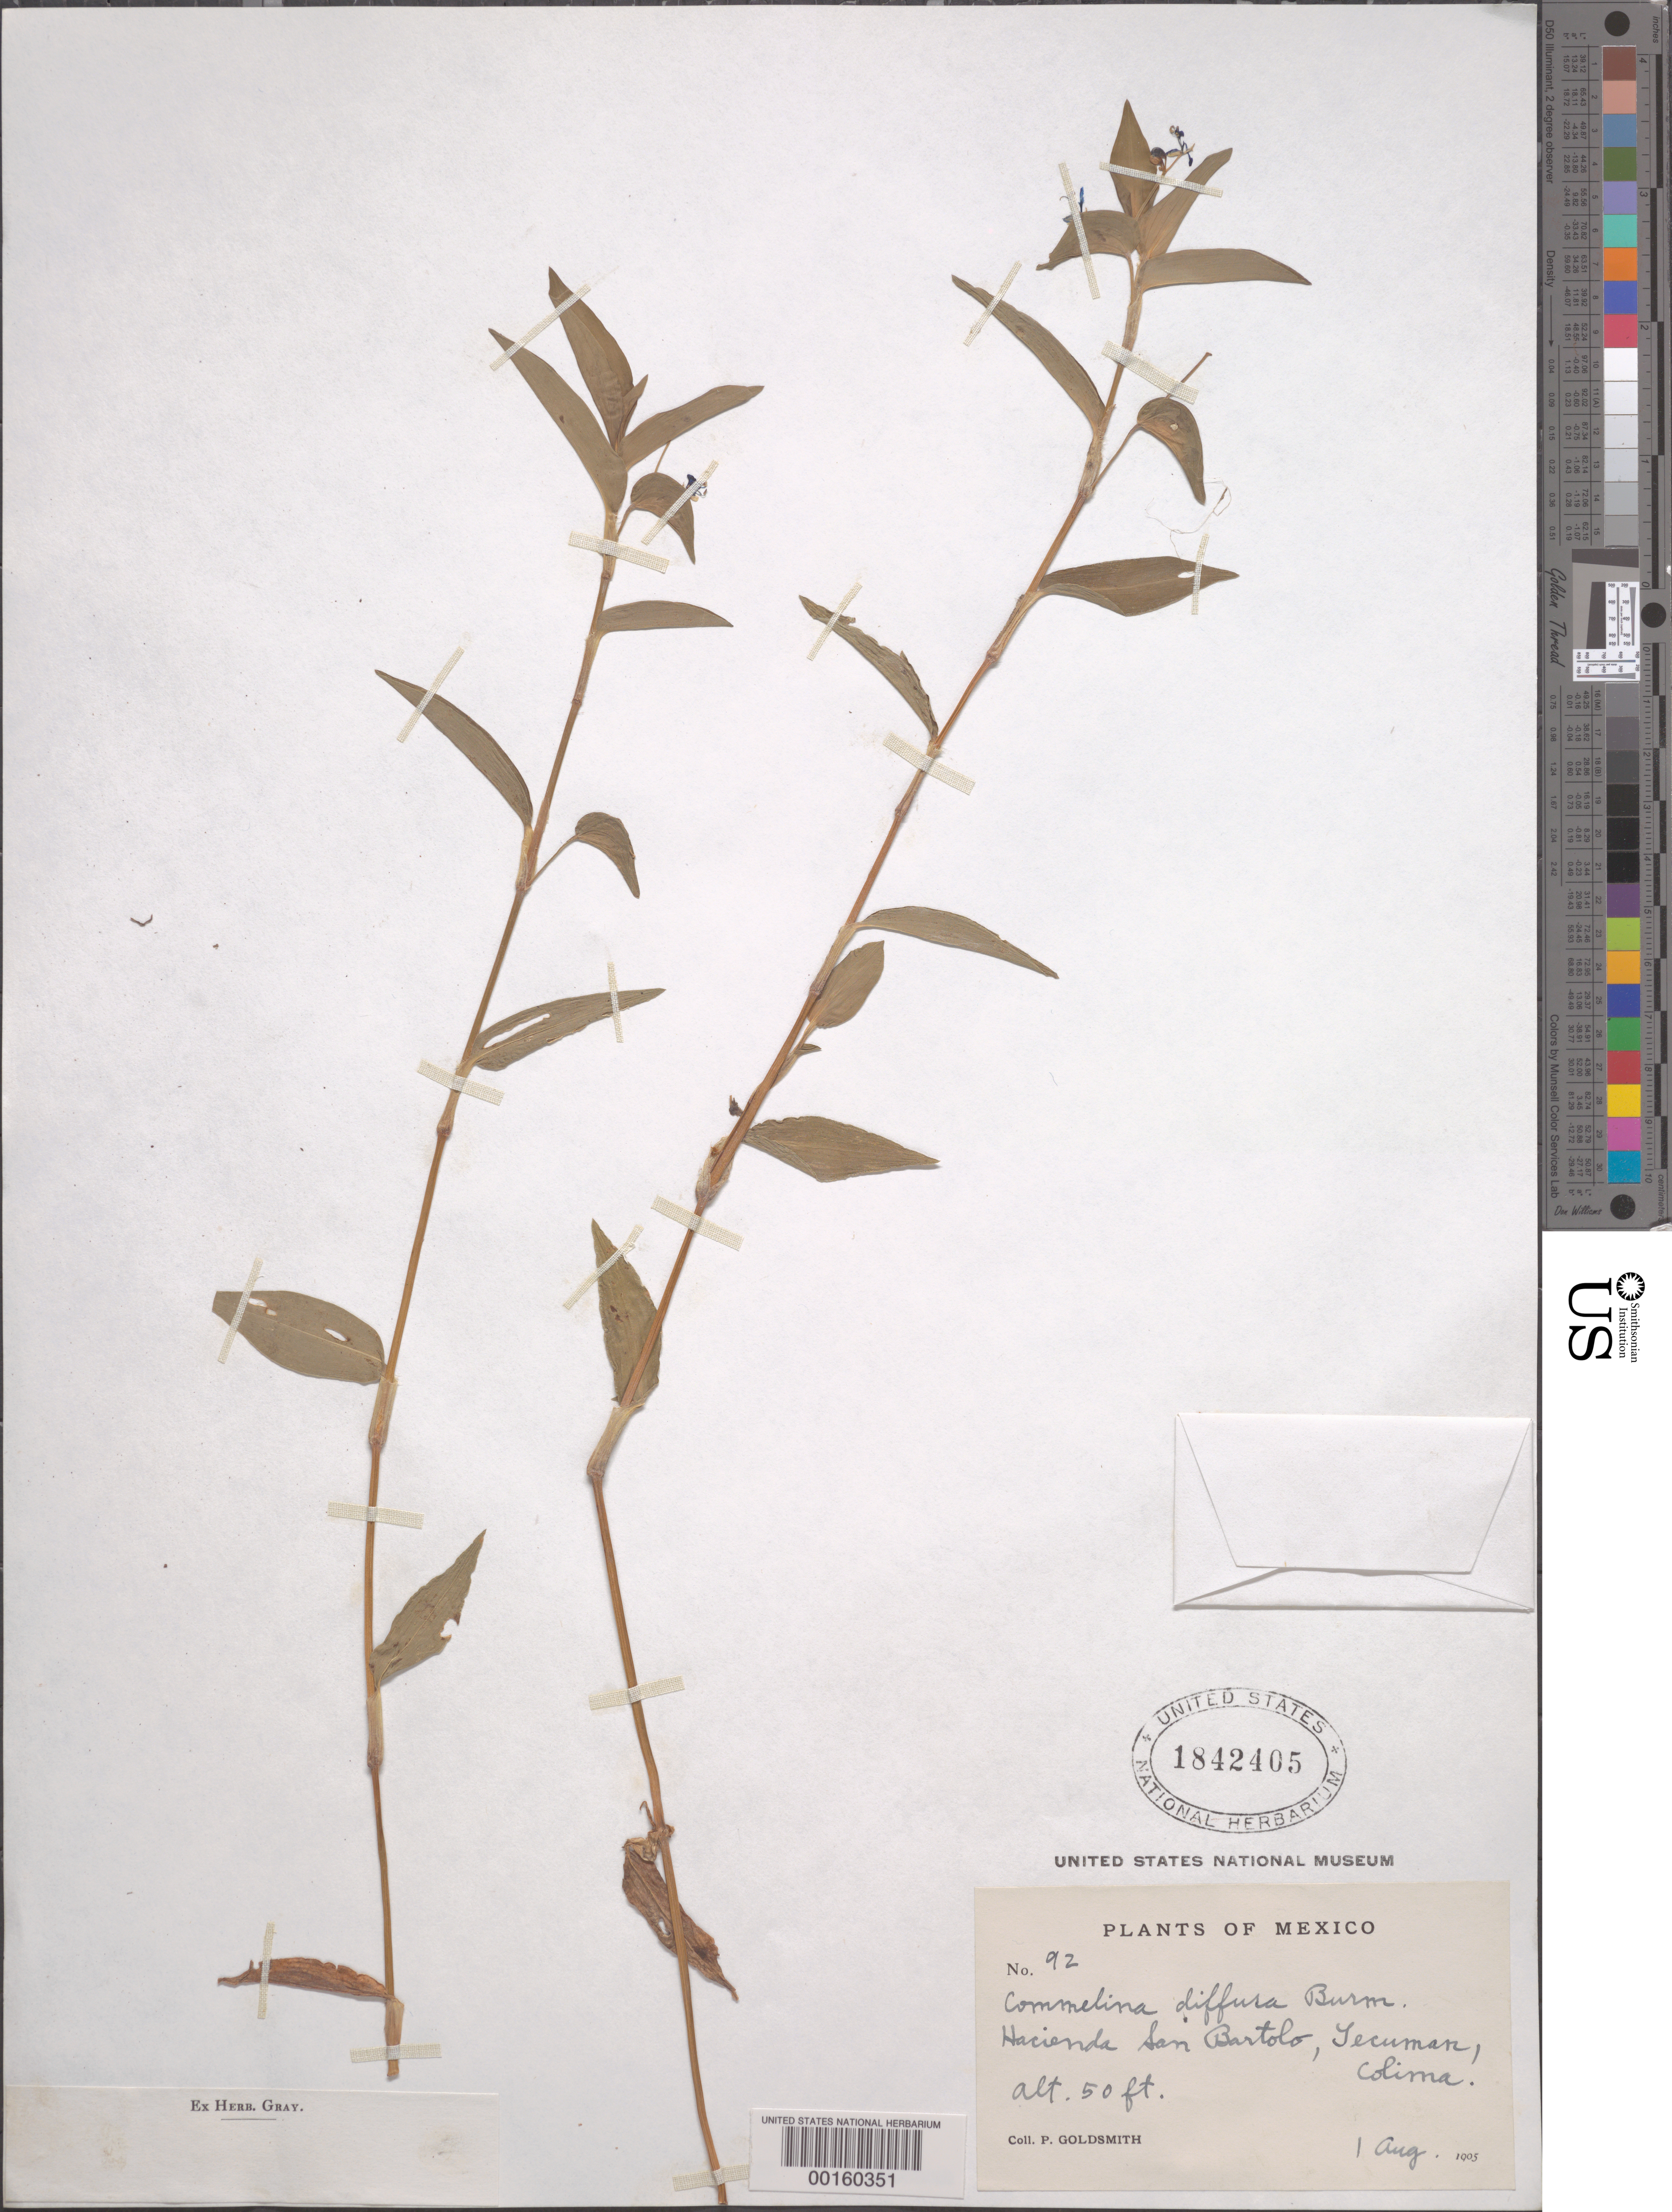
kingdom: Plantae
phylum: Tracheophyta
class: Liliopsida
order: Commelinales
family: Commelinaceae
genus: Commelina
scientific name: Commelina diffusa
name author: Burm. f.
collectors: P. Goldsmith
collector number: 92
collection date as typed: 01 Aug 1905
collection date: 1905-08-01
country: Mexico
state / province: Colima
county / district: Tecomán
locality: Hacienda San Bartolo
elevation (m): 15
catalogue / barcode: US 1842405